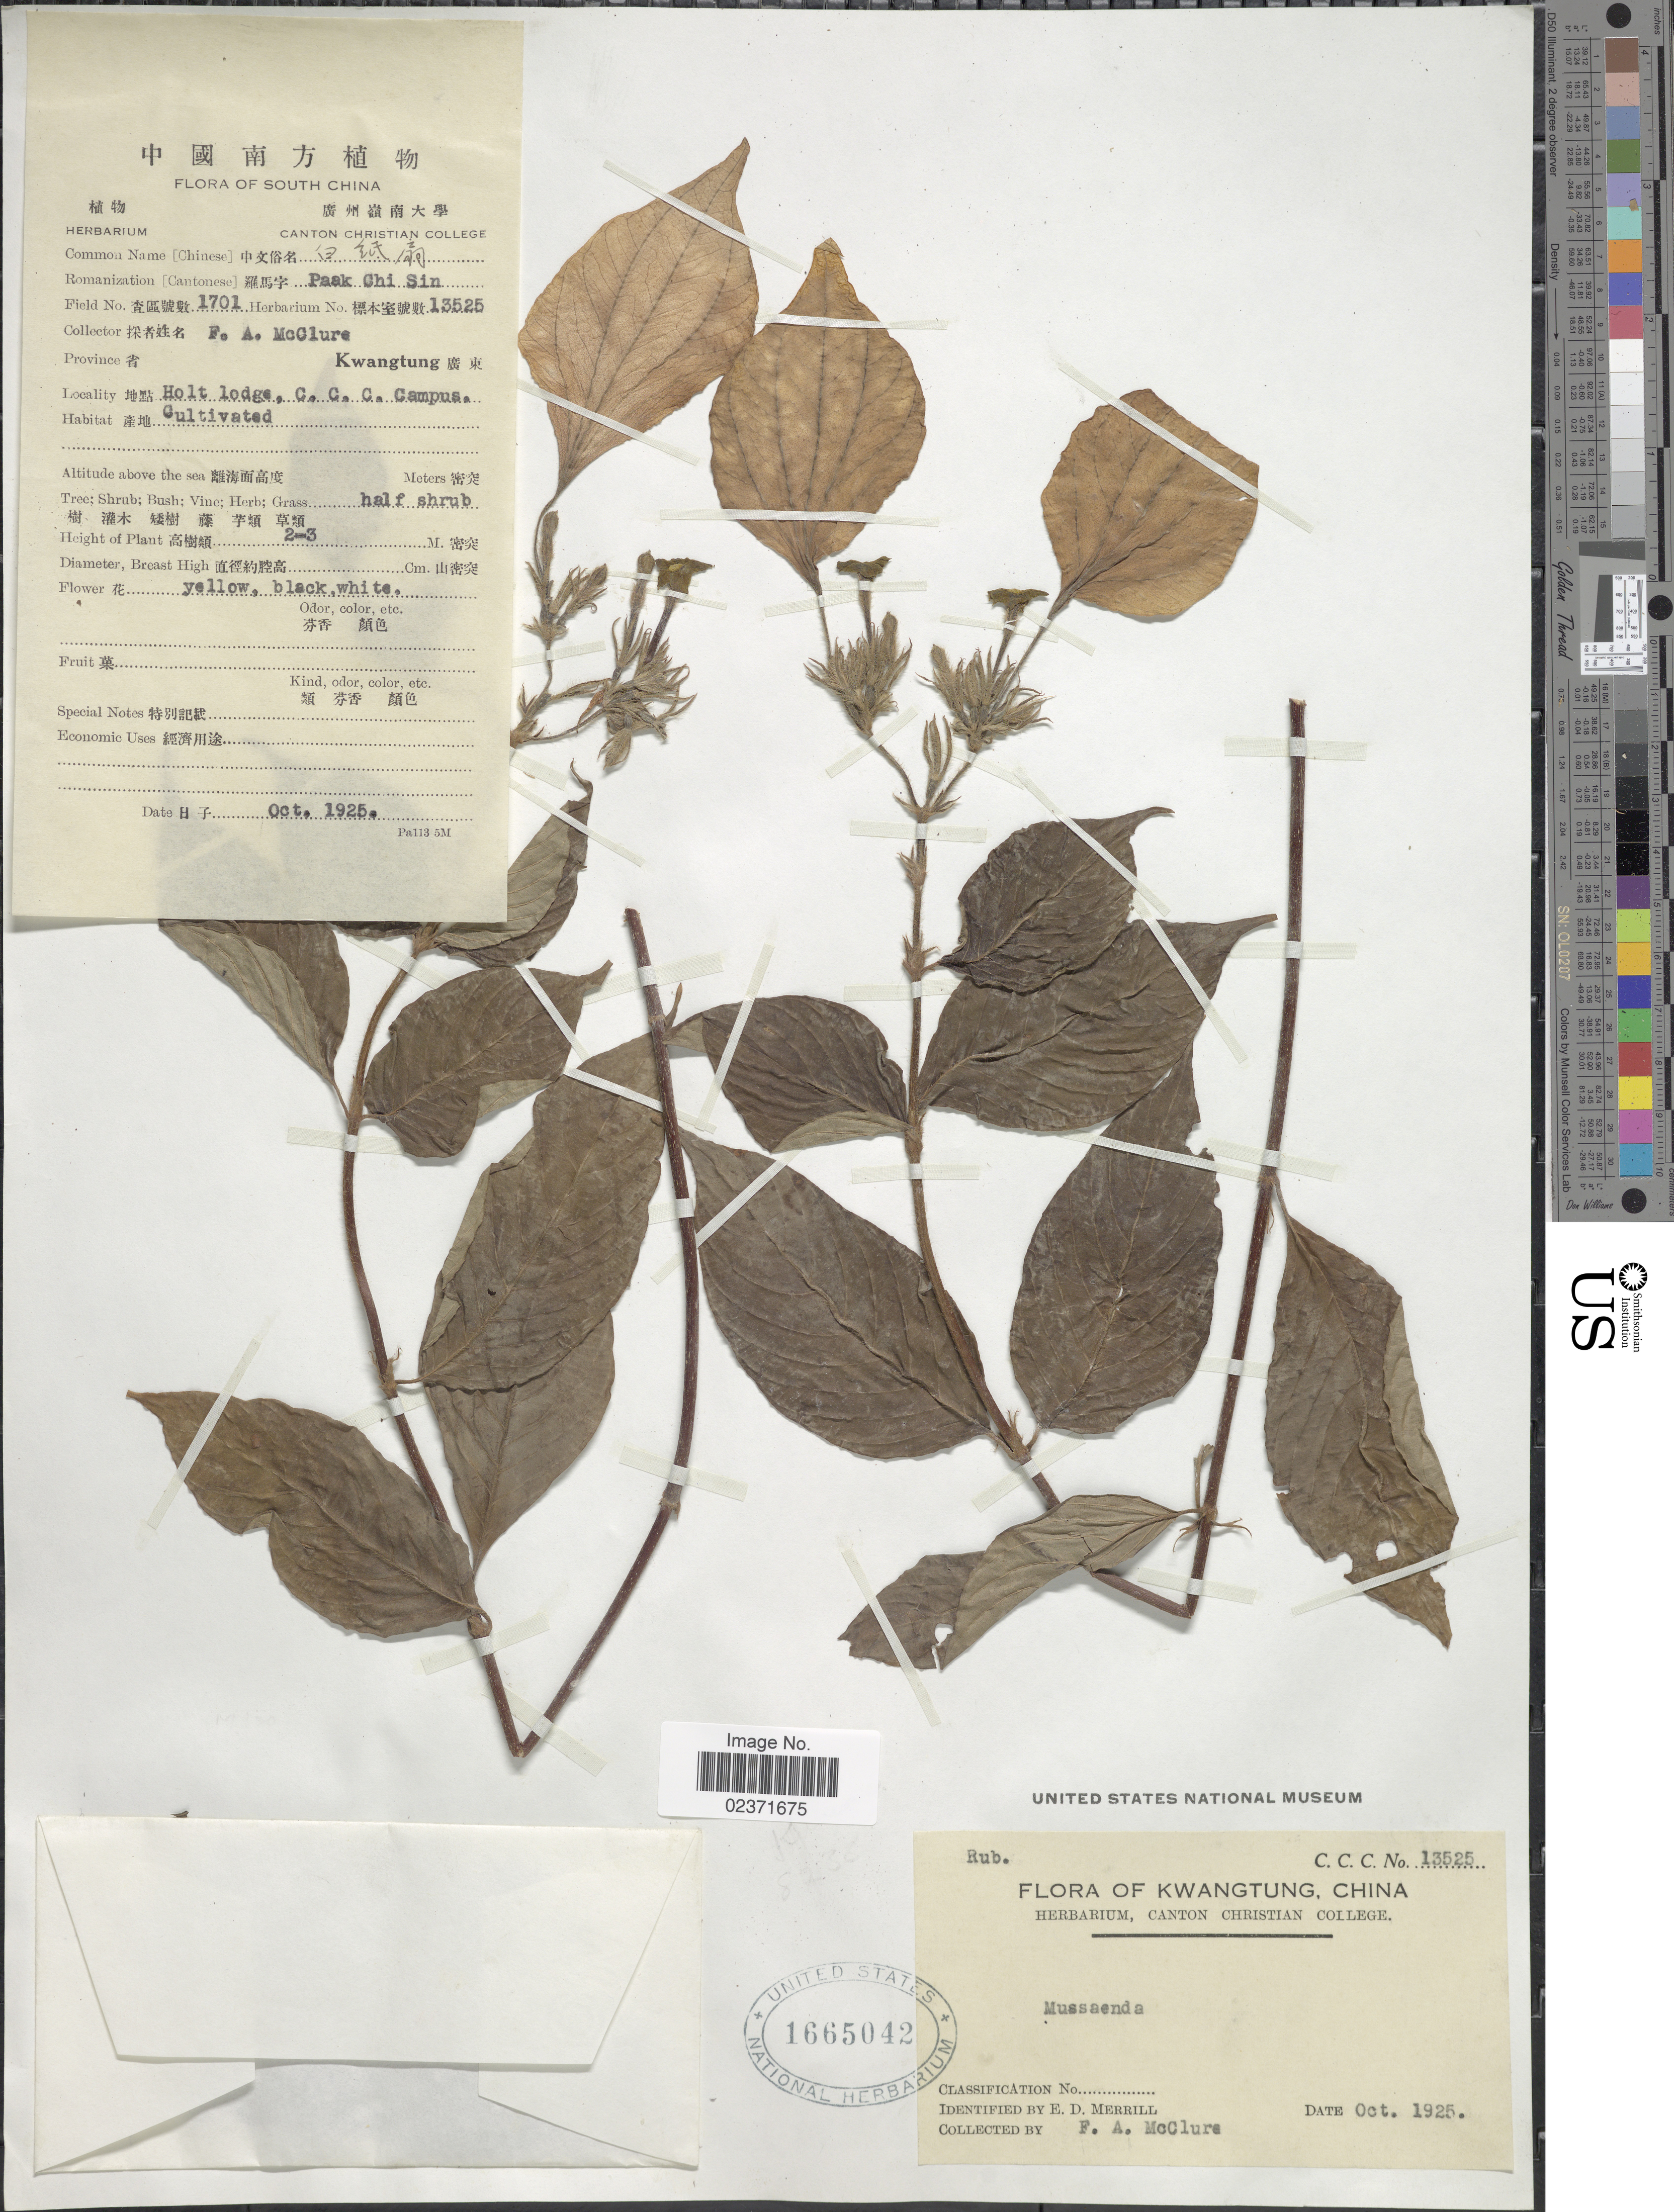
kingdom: Plantae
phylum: Tracheophyta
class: Magnoliopsida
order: Gentianales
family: Rubiaceae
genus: Mussaenda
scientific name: Mussaenda sp.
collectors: F. A. McClure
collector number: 13525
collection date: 1925-10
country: China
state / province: Guangdong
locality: South China, Kwangtung. Holt Lodge, C. C. C. Campus.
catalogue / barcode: US 1665042